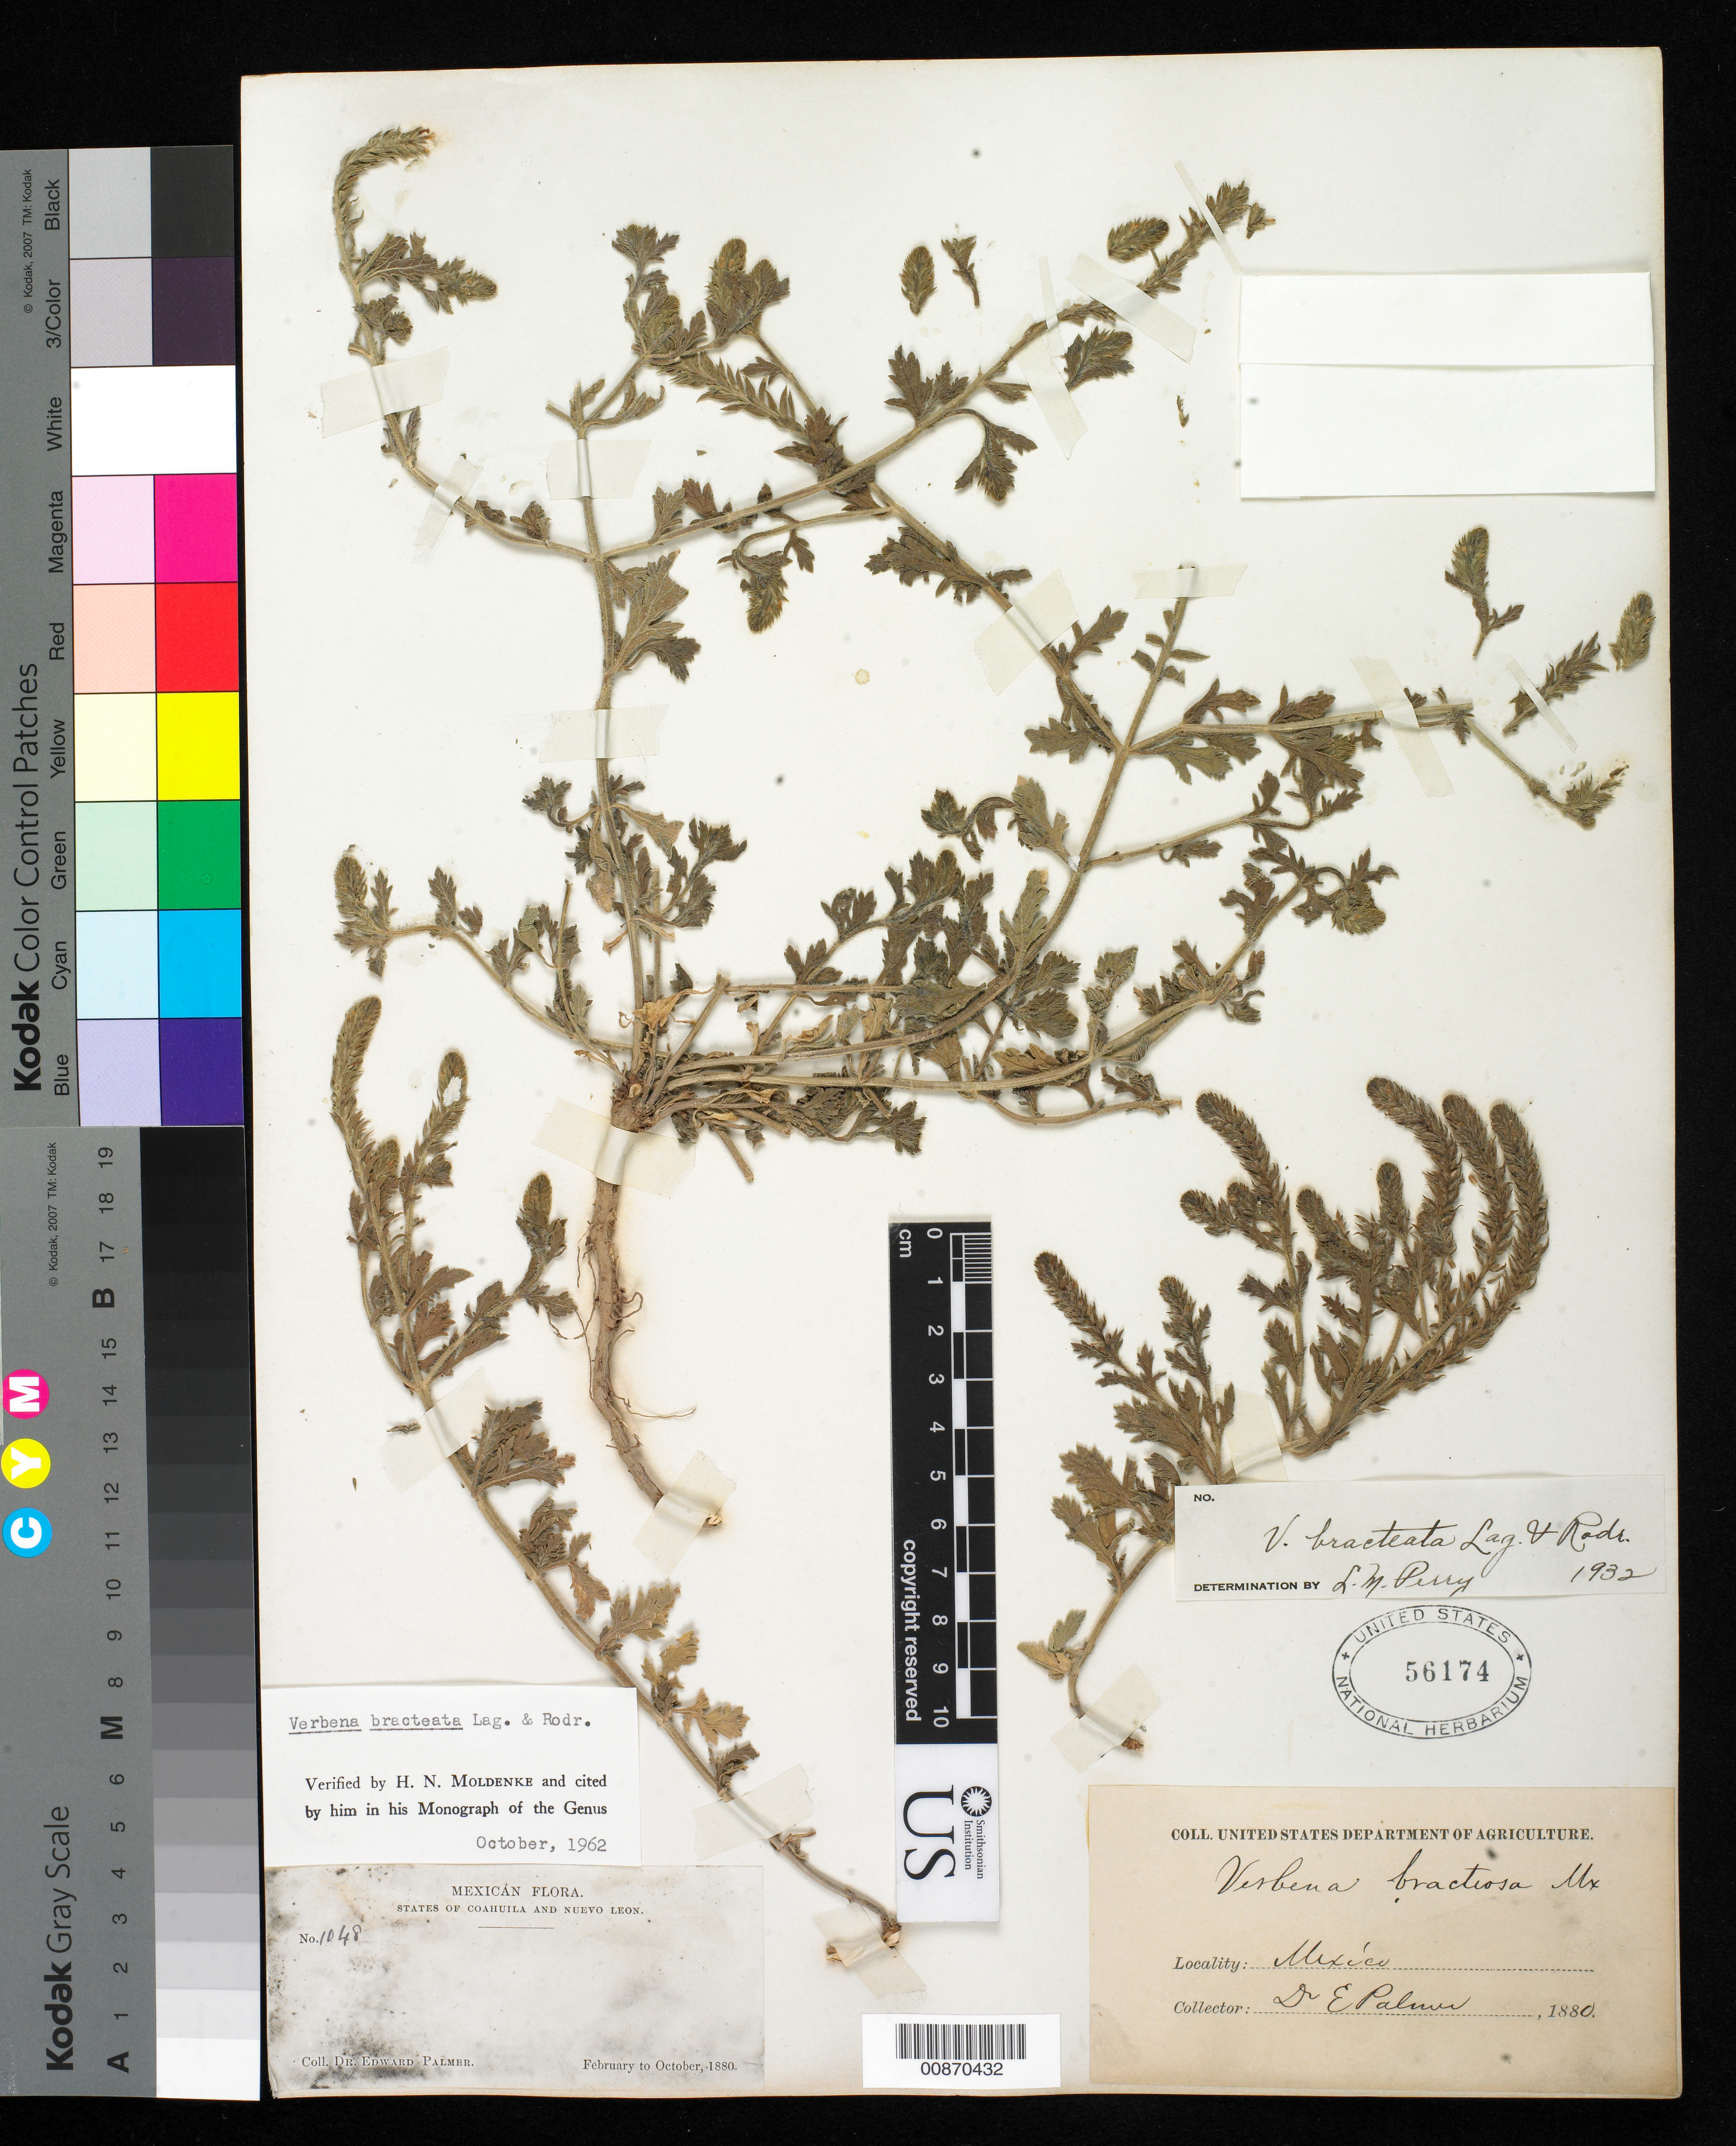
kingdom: Plantae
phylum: Tracheophyta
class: Magnoliopsida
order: Lamiales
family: Verbenaceae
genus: Verbena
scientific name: Verbena bracteata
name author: Cav. ex Lag. & Rodr.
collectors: E. Palmer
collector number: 1048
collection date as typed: Feb 1880 to -- Oct 1880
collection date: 1880-02/1880-10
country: Mexico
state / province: Coahuila / Nuevo León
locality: States of Coahuila and Nuevo León.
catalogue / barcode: US 56174